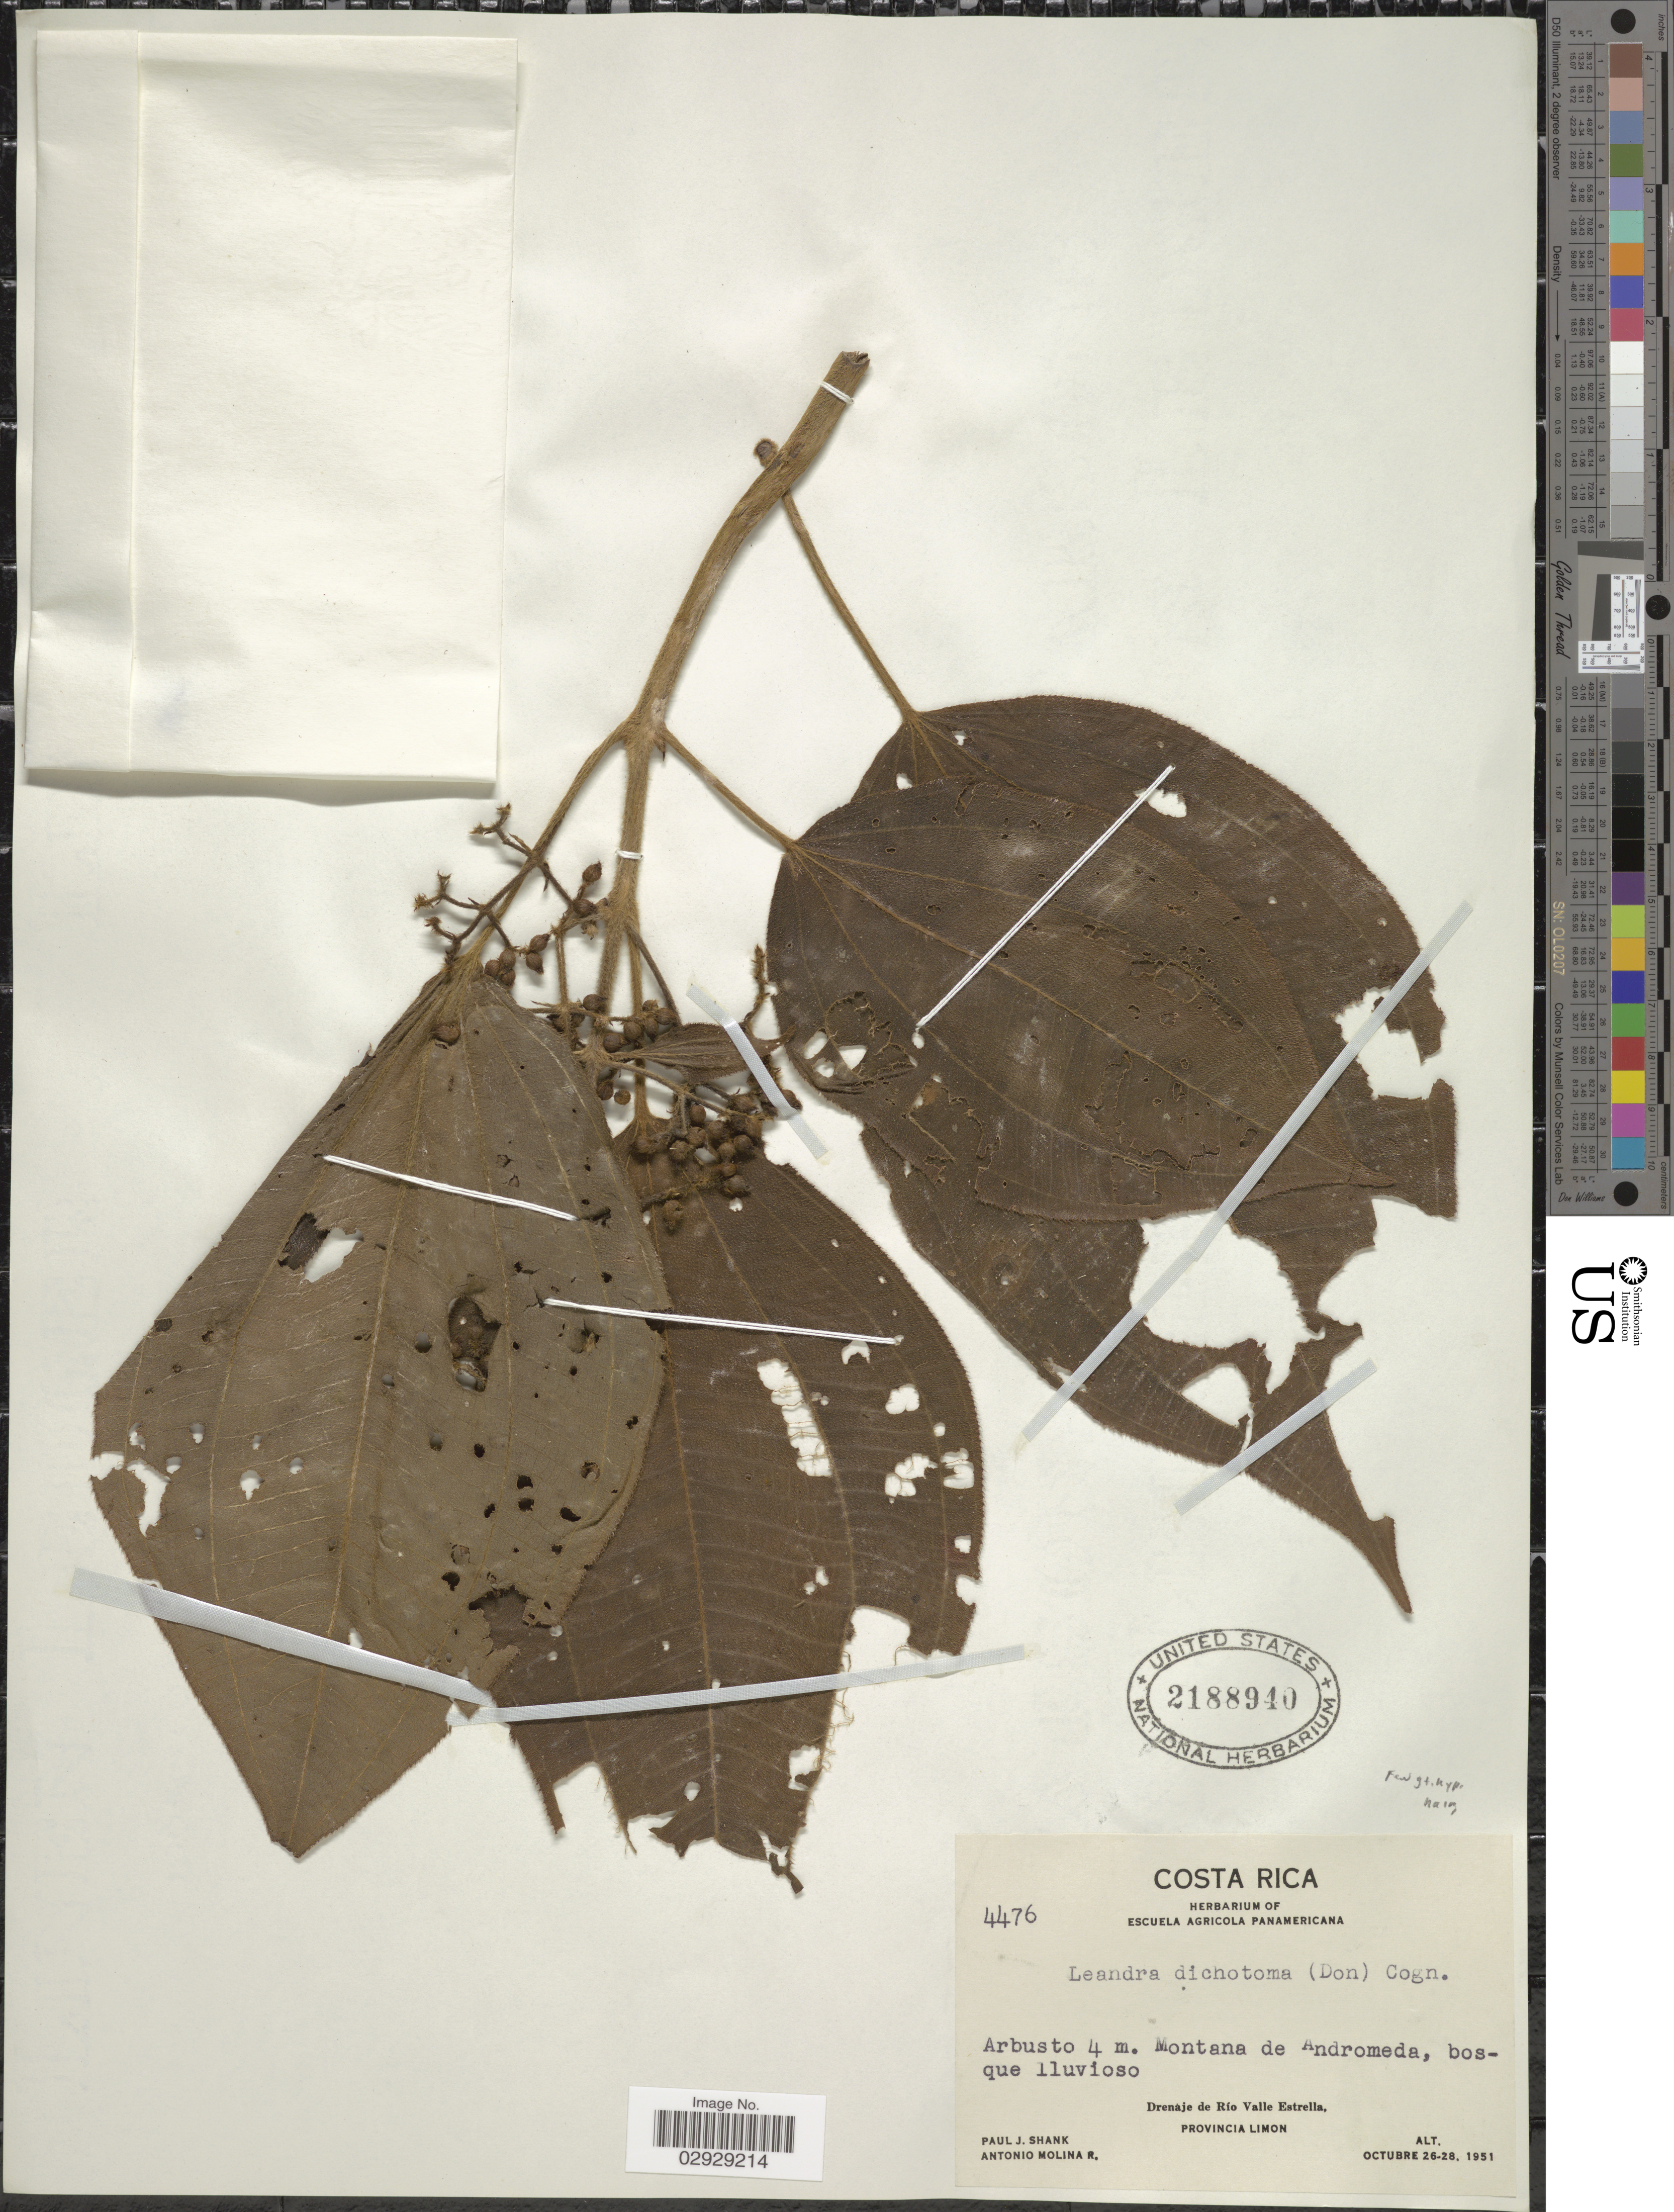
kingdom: Plantae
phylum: Tracheophyta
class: Magnoliopsida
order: Myrtales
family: Melastomataceae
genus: Leandra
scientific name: Leandra granatensis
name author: Gleason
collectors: P. J. Shank & A. Molina R.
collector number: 4476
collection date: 1951-10-26/1951-10-28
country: Costa Rica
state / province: Limón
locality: Montana de Andromeda. Drenaje de Río Valle Estrella.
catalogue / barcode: US 2188940